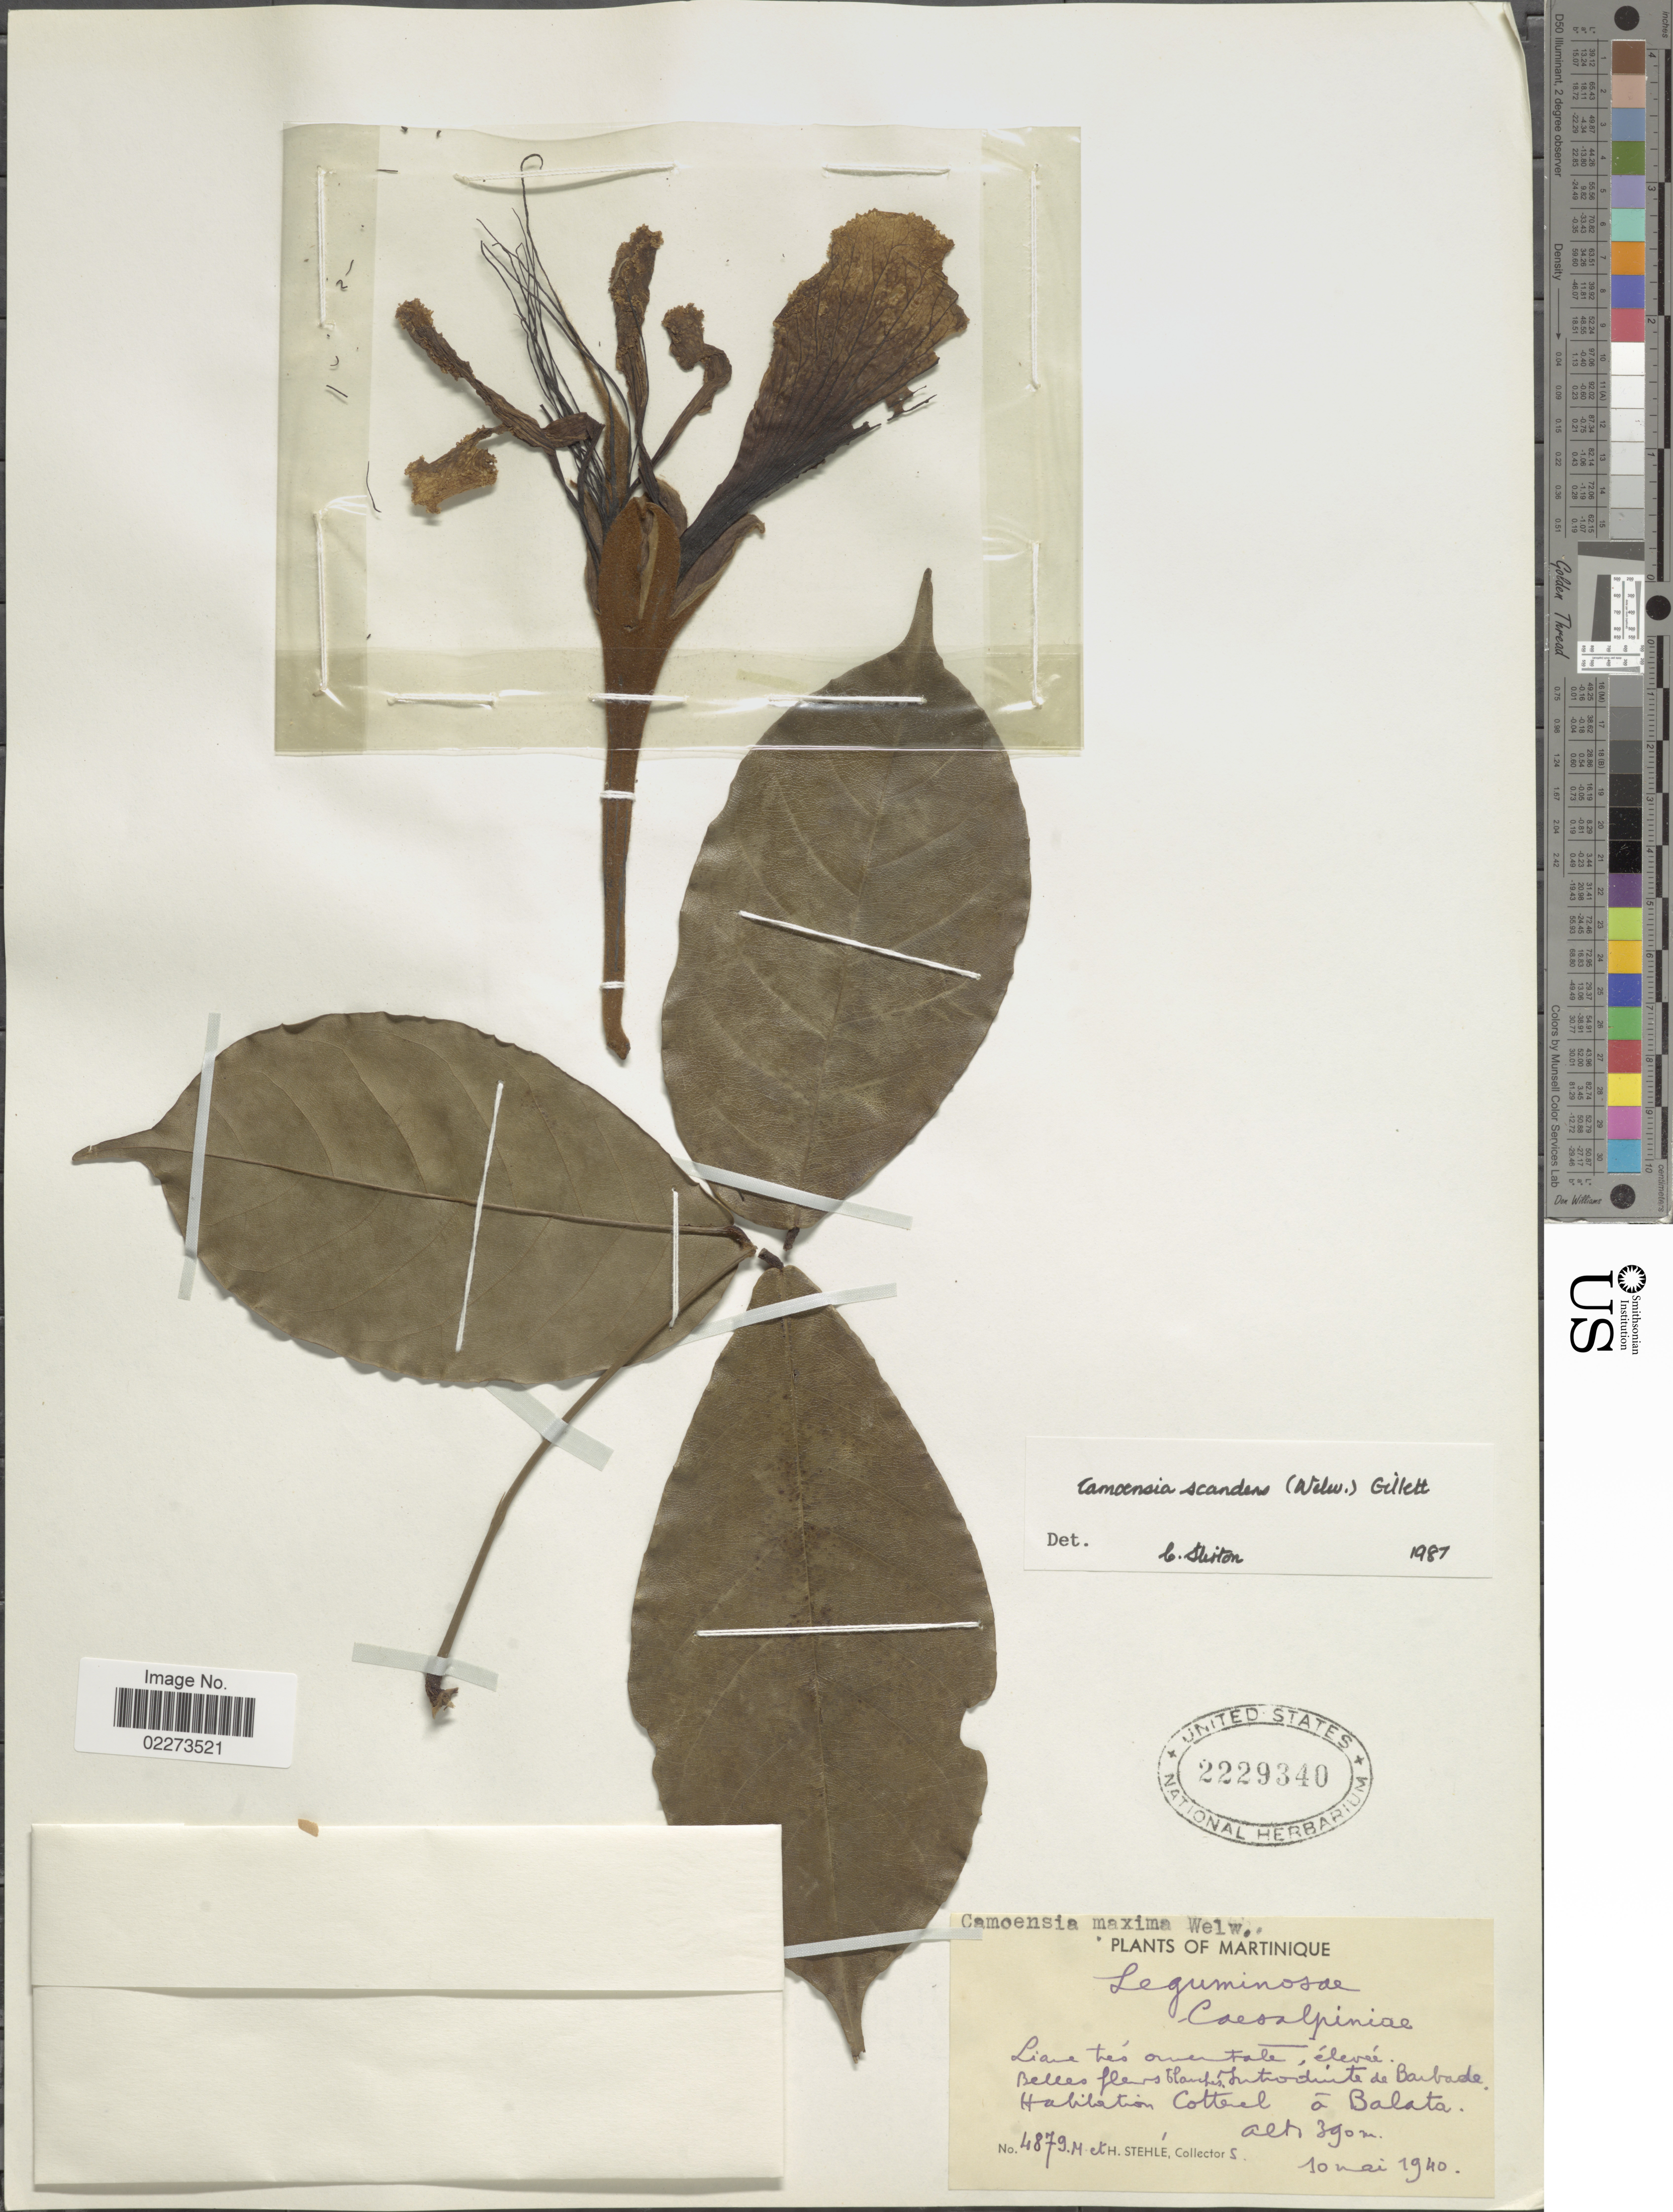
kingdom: Plantae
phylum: Tracheophyta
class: Magnoliopsida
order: Fabales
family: Fabaceae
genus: Camoensia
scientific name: Camoensia scandens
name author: (Welw.) J.B. Gillett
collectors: M. Stehlé & H. Stehlé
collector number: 4879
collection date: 1940-05-10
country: Martinique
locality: Introduite de Babade Habitacion Cottrel a Balata.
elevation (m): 390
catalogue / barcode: US 2229340